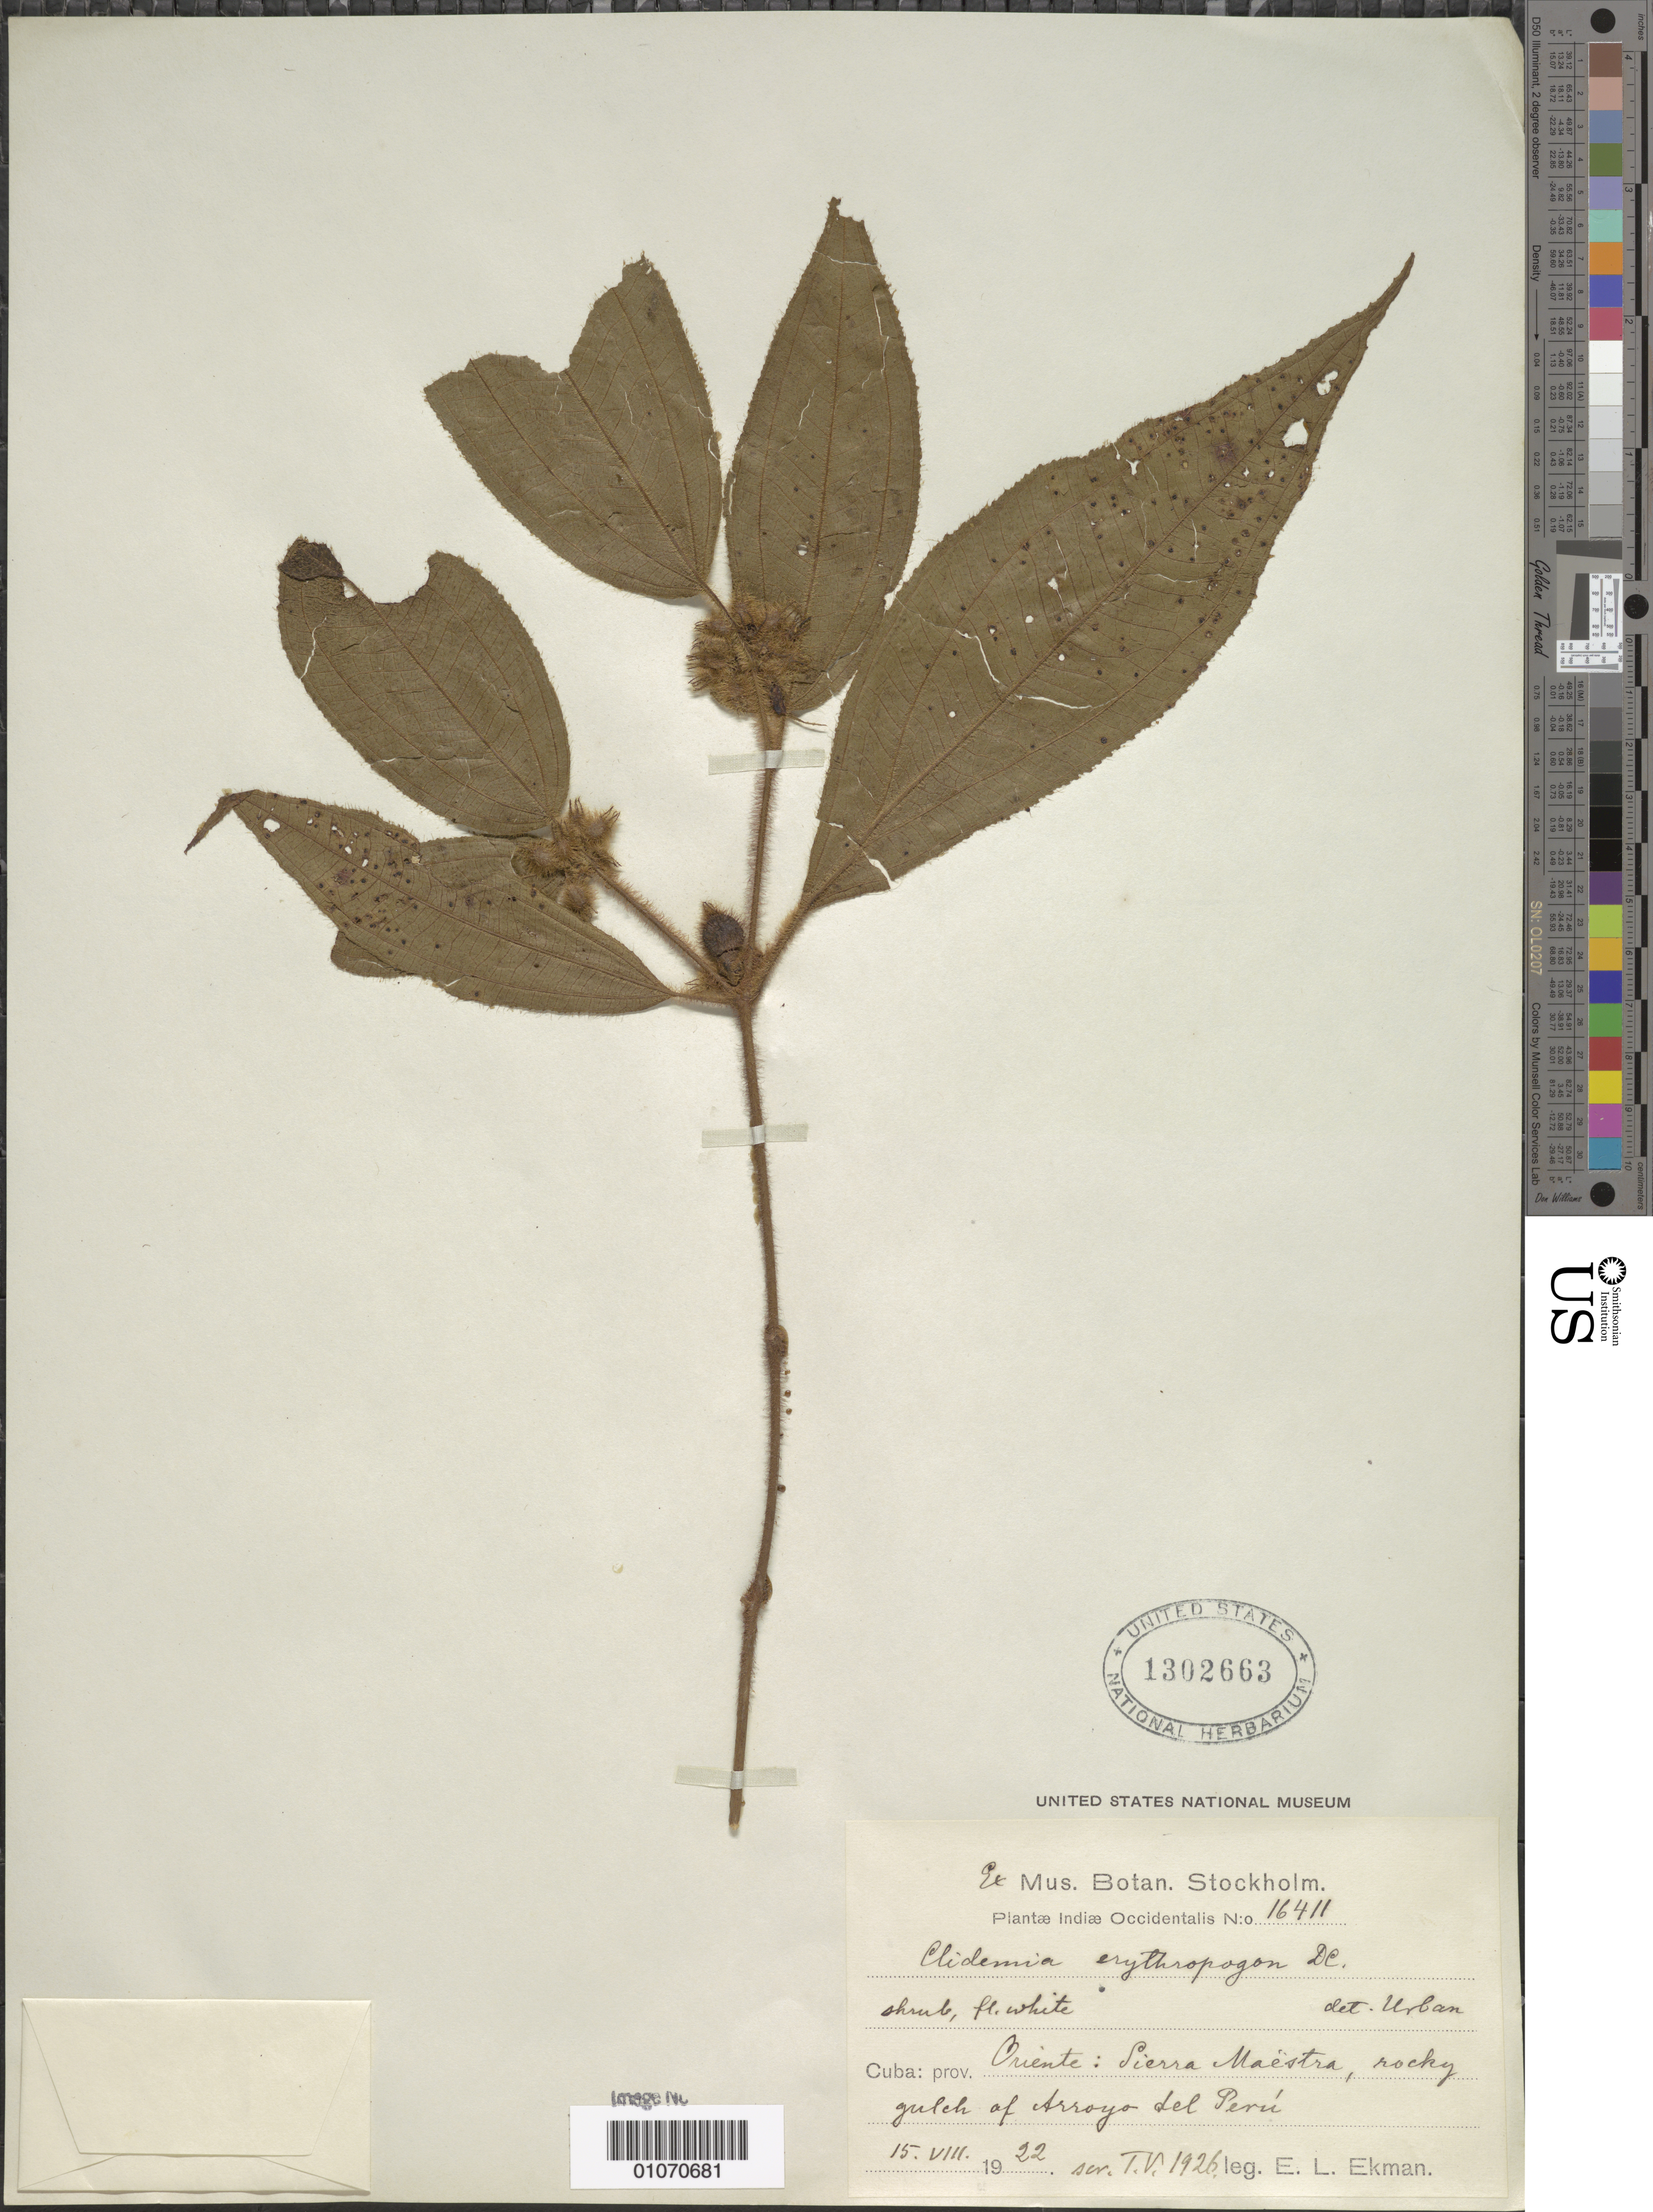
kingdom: Plantae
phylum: Tracheophyta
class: Magnoliopsida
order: Myrtales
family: Melastomataceae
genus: Clidemia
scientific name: Clidemia erythropogon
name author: DC.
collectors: E. L. Ekman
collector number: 16411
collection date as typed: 15 Aug 1922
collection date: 1922-08-15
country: Cuba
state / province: Oriente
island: Cuba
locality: Sierra Maestra, Arroyo del Perú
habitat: Rocky gulch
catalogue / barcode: US 1302663